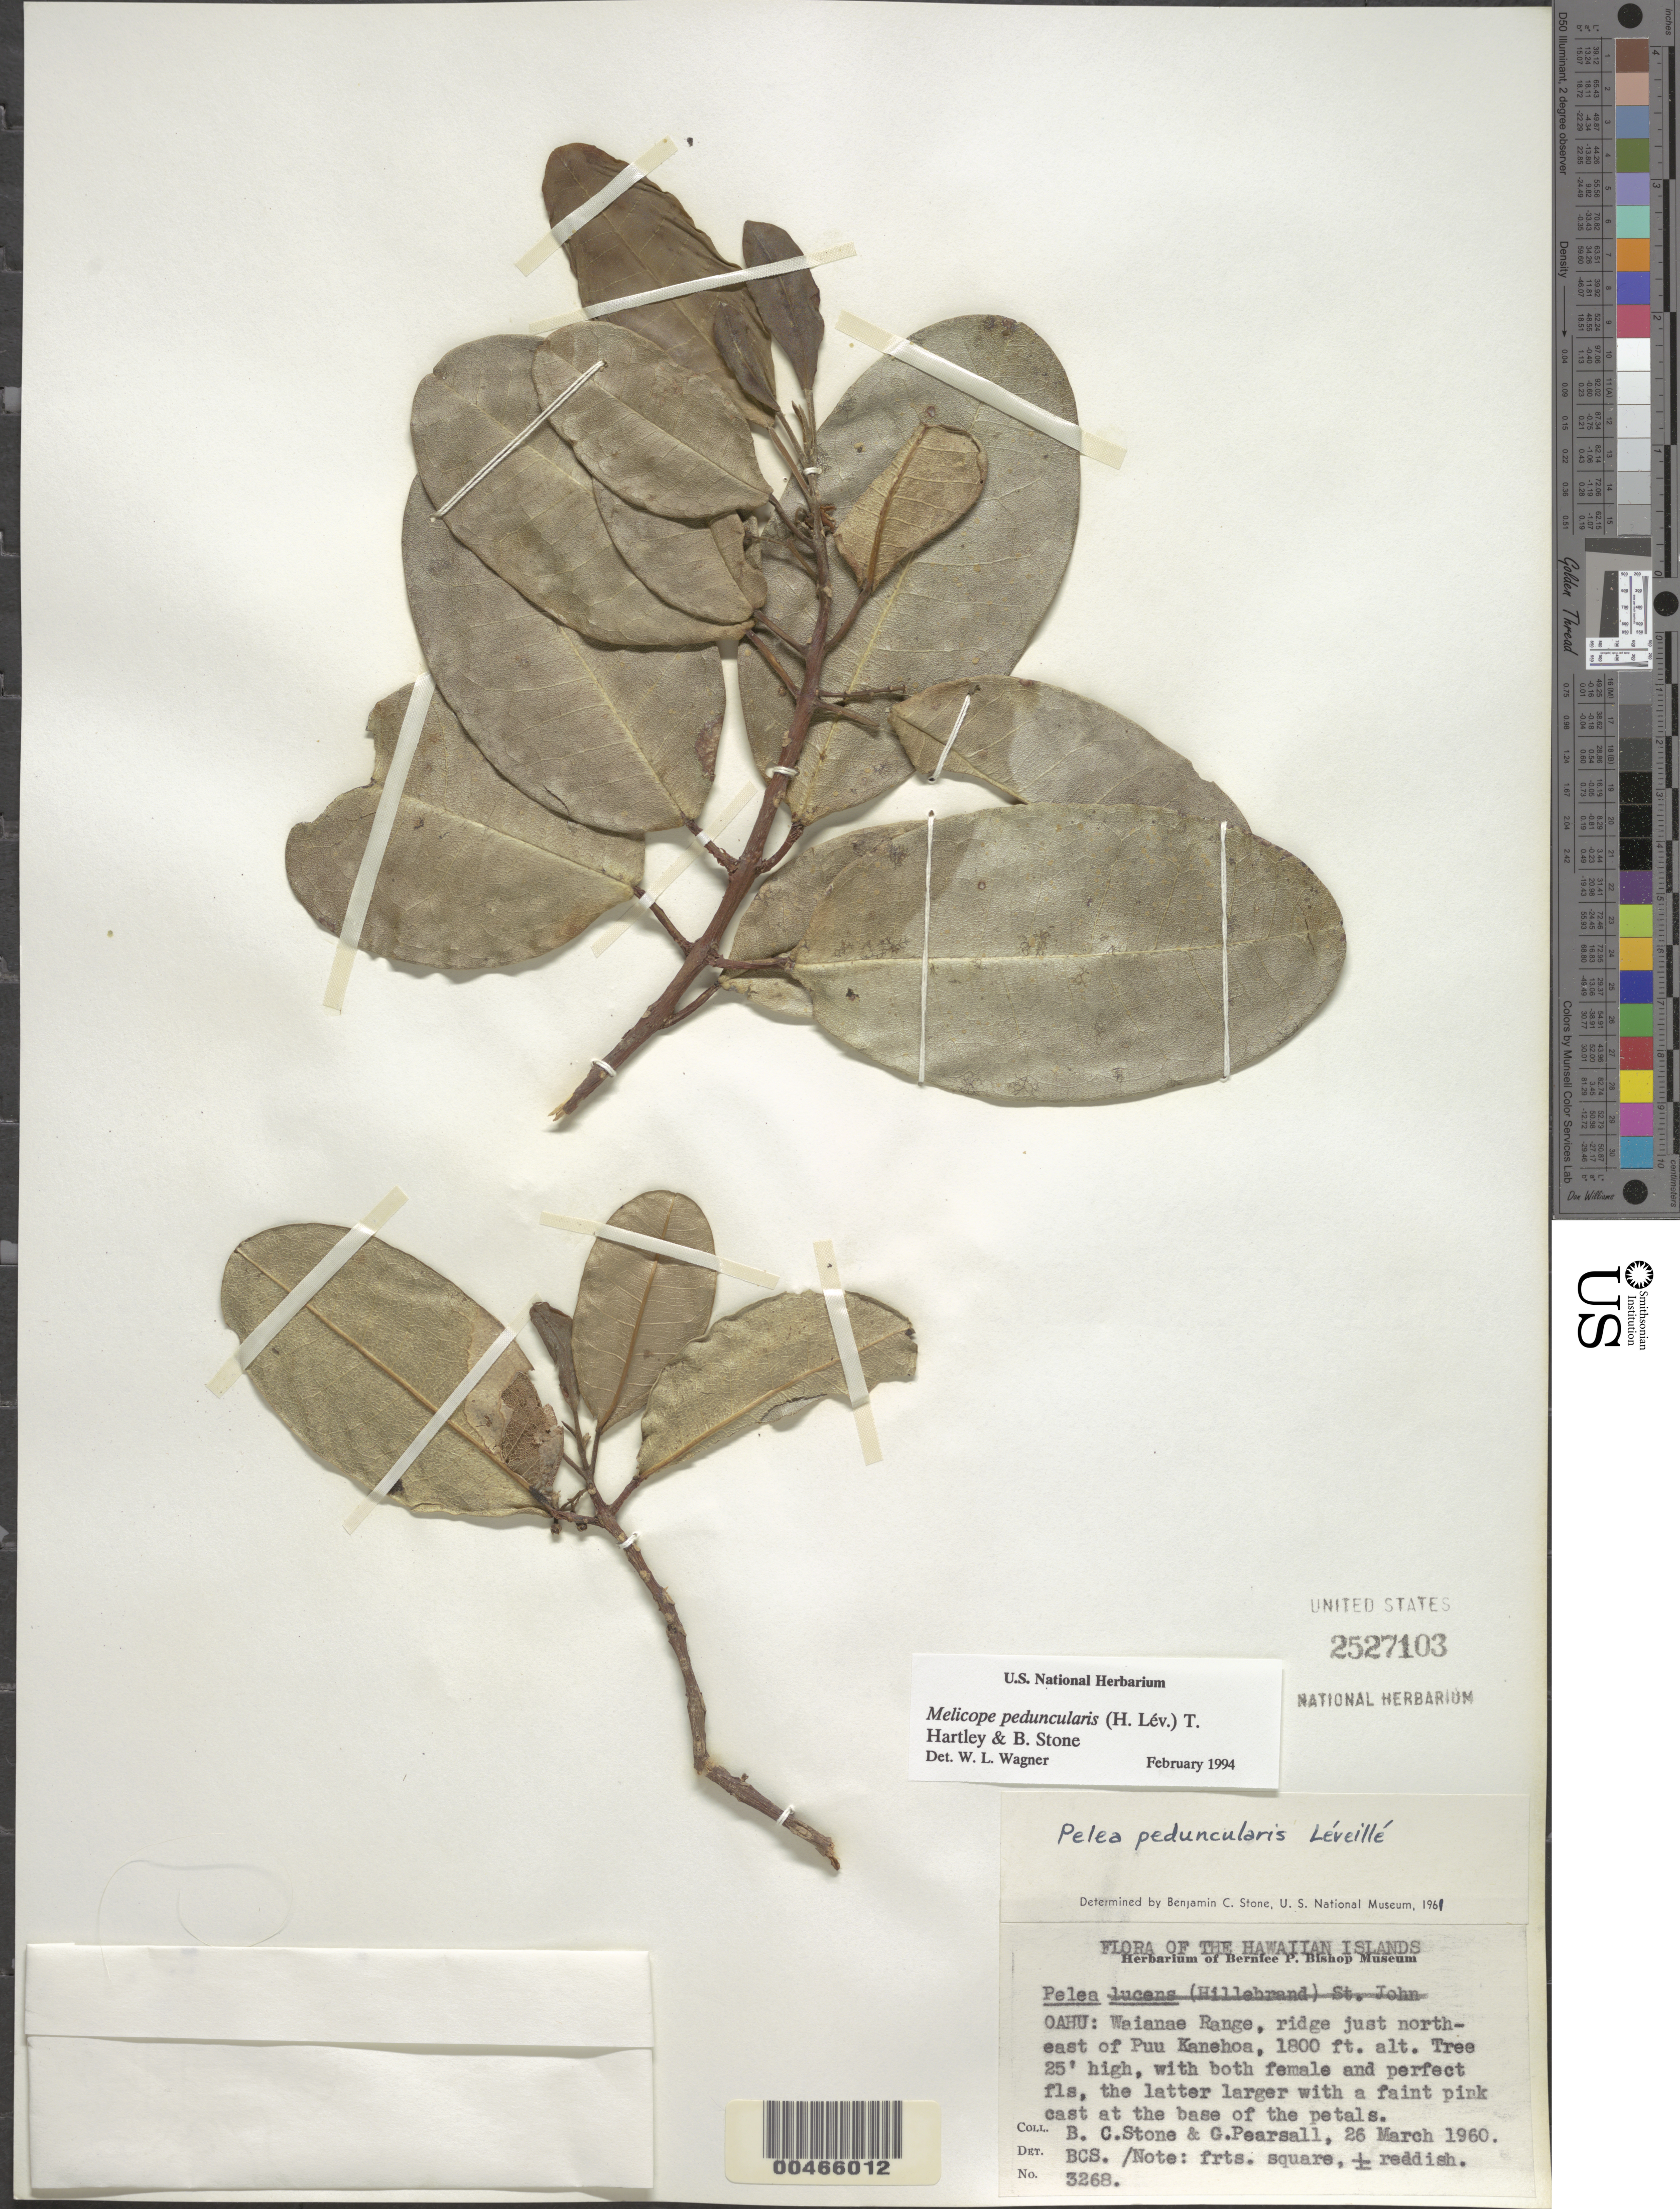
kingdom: Plantae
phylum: Tracheophyta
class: Magnoliopsida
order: Sapindales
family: Rutaceae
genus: Melicope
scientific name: Melicope peduncularis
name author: (H. Lév.) T.G. Hartley & B.C. Stone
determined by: Wagner, W. L., (BOT), Smithsonian Institution - National Museum of Natural History (UNITED STATES)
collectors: B. C. Stone & G. Pearsall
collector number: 3268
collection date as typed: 26 Mar 1960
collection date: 1960-03-26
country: United States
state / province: Hawaii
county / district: Honolulu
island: Oahu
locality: Waianae Range, ridge just NE of Puu Kanehoa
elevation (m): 549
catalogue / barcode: US 2527103